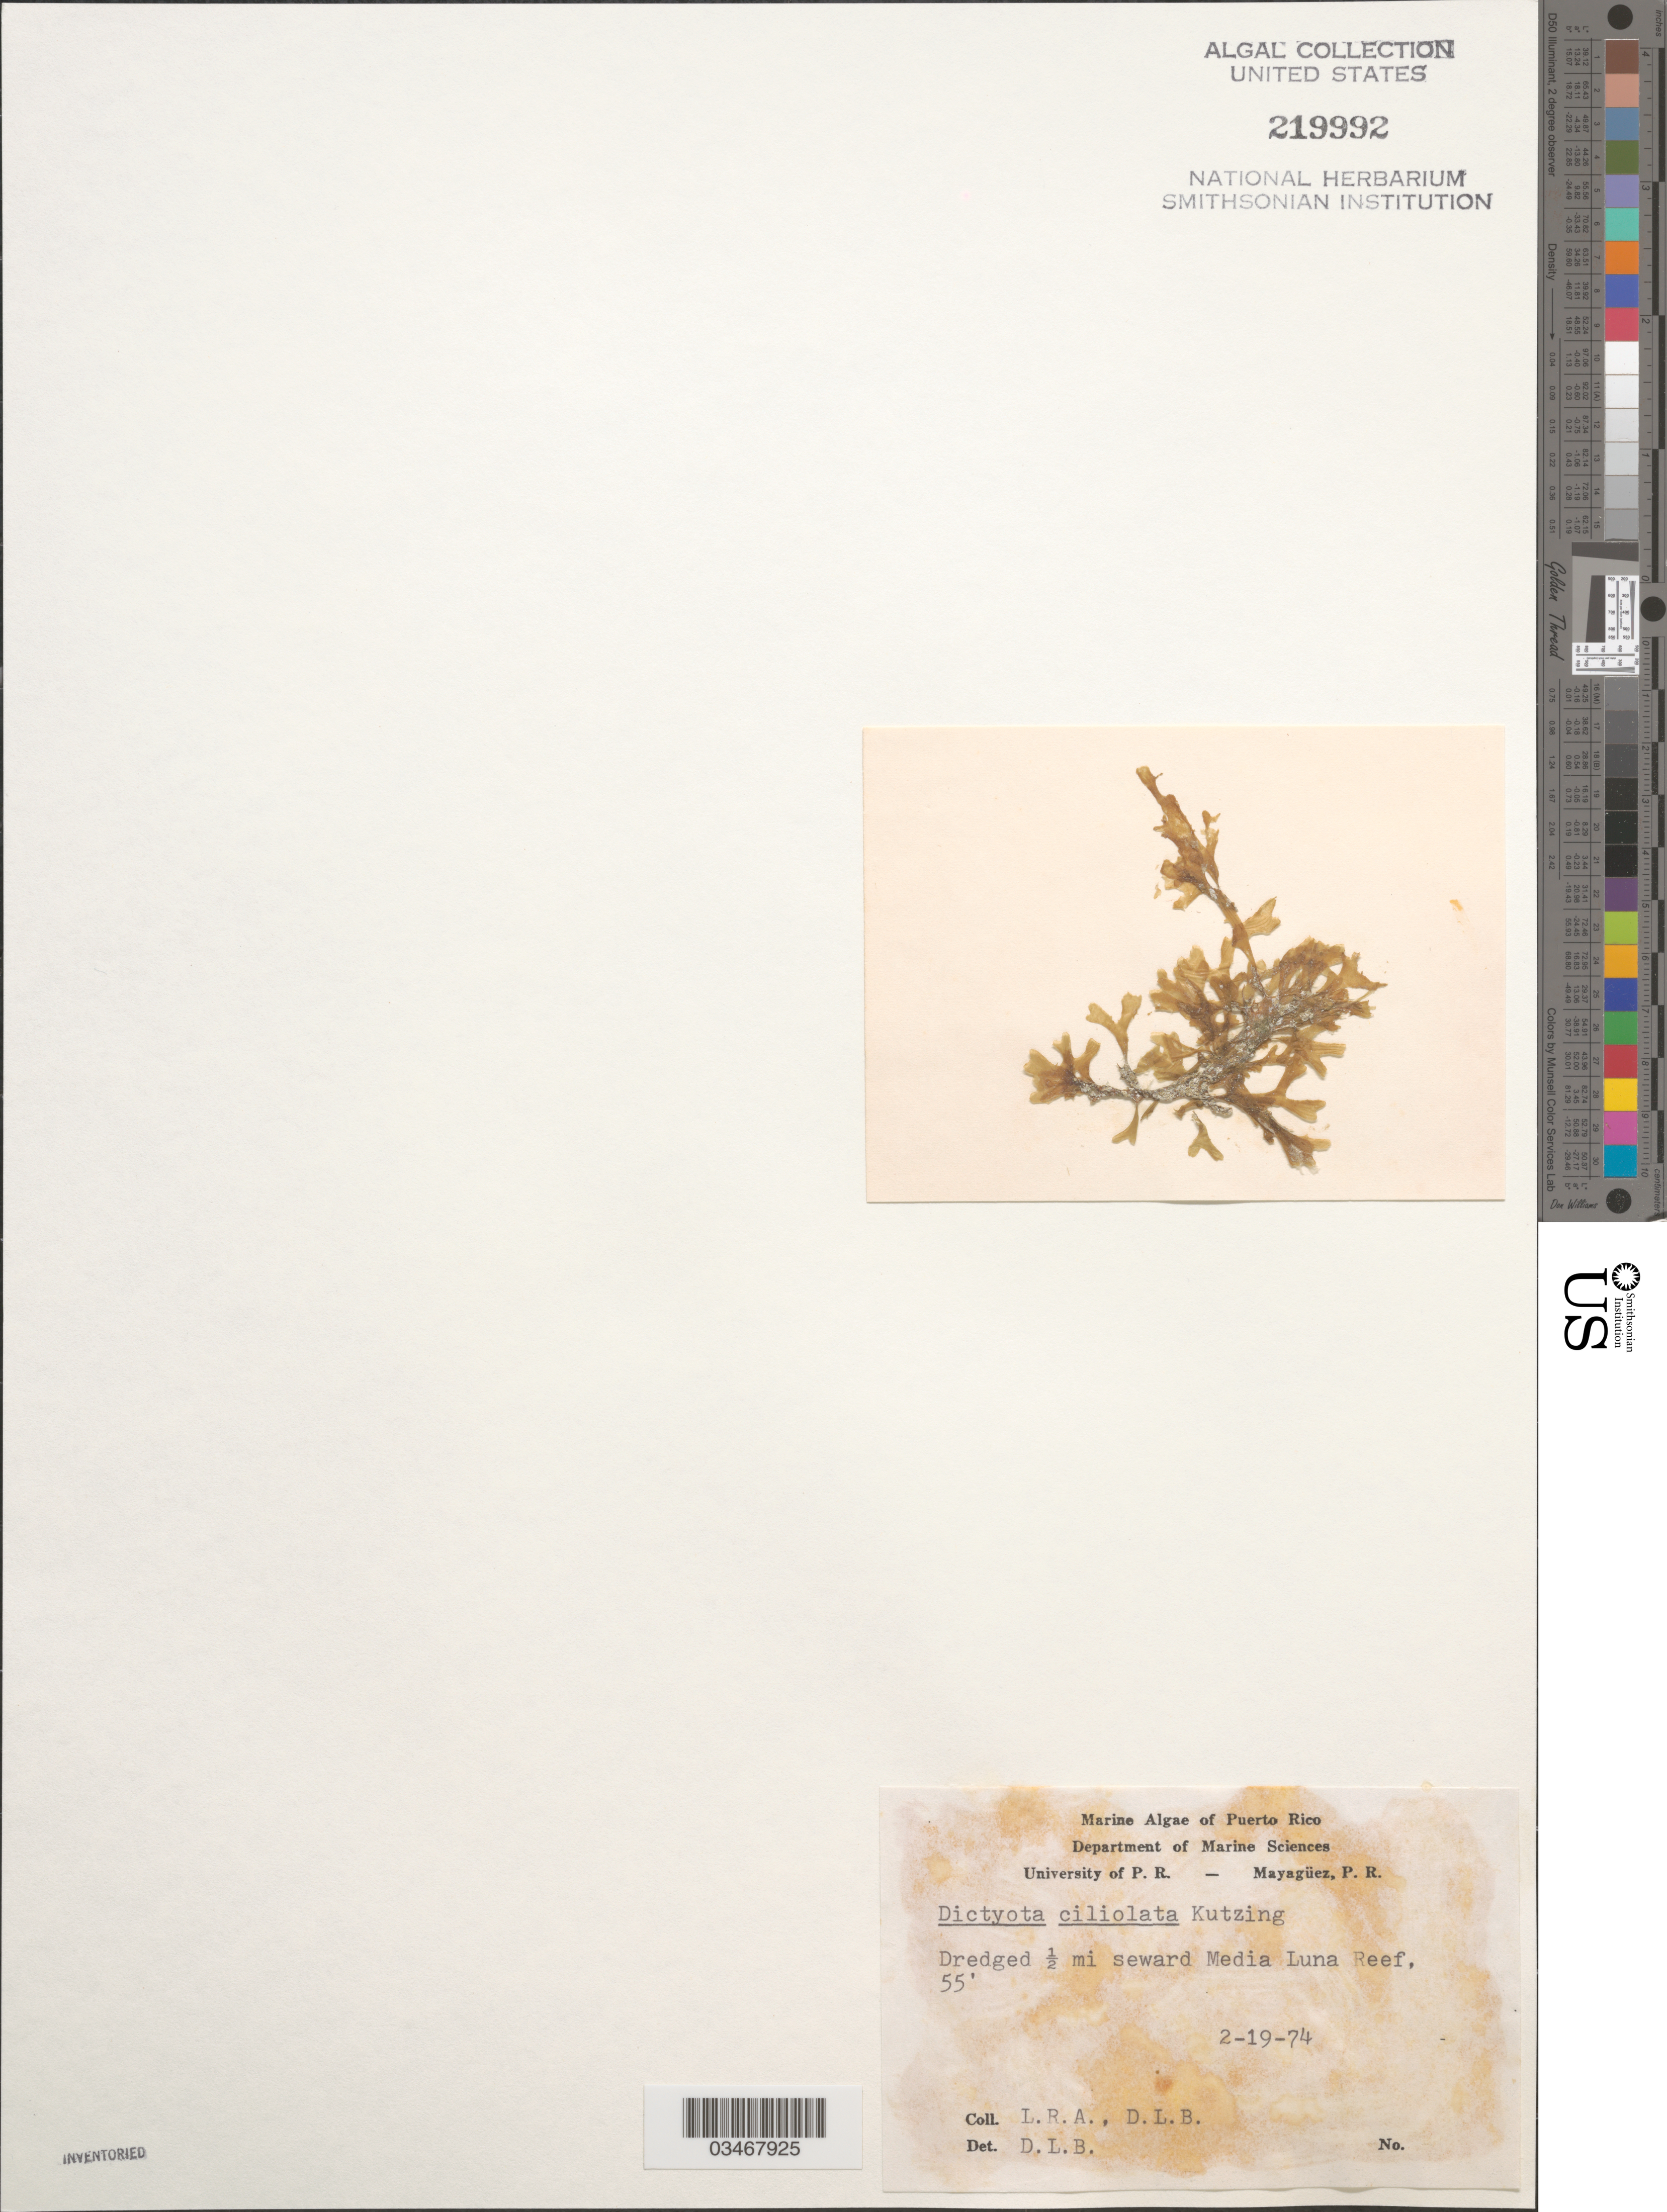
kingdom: Chromista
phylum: Ochrophyta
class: Phaeophyceae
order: Dictyotales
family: Dictyotaceae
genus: Dictyota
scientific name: Dictyota ciliolata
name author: Sond. ex Kütz.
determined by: Ballantine, D. L.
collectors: L. Almodovar & D.L. Ballantine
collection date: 1974-02-19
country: Puerto Rico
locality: Dredged 1/2 mi seaward Media Luna Reef.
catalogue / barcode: US 219992